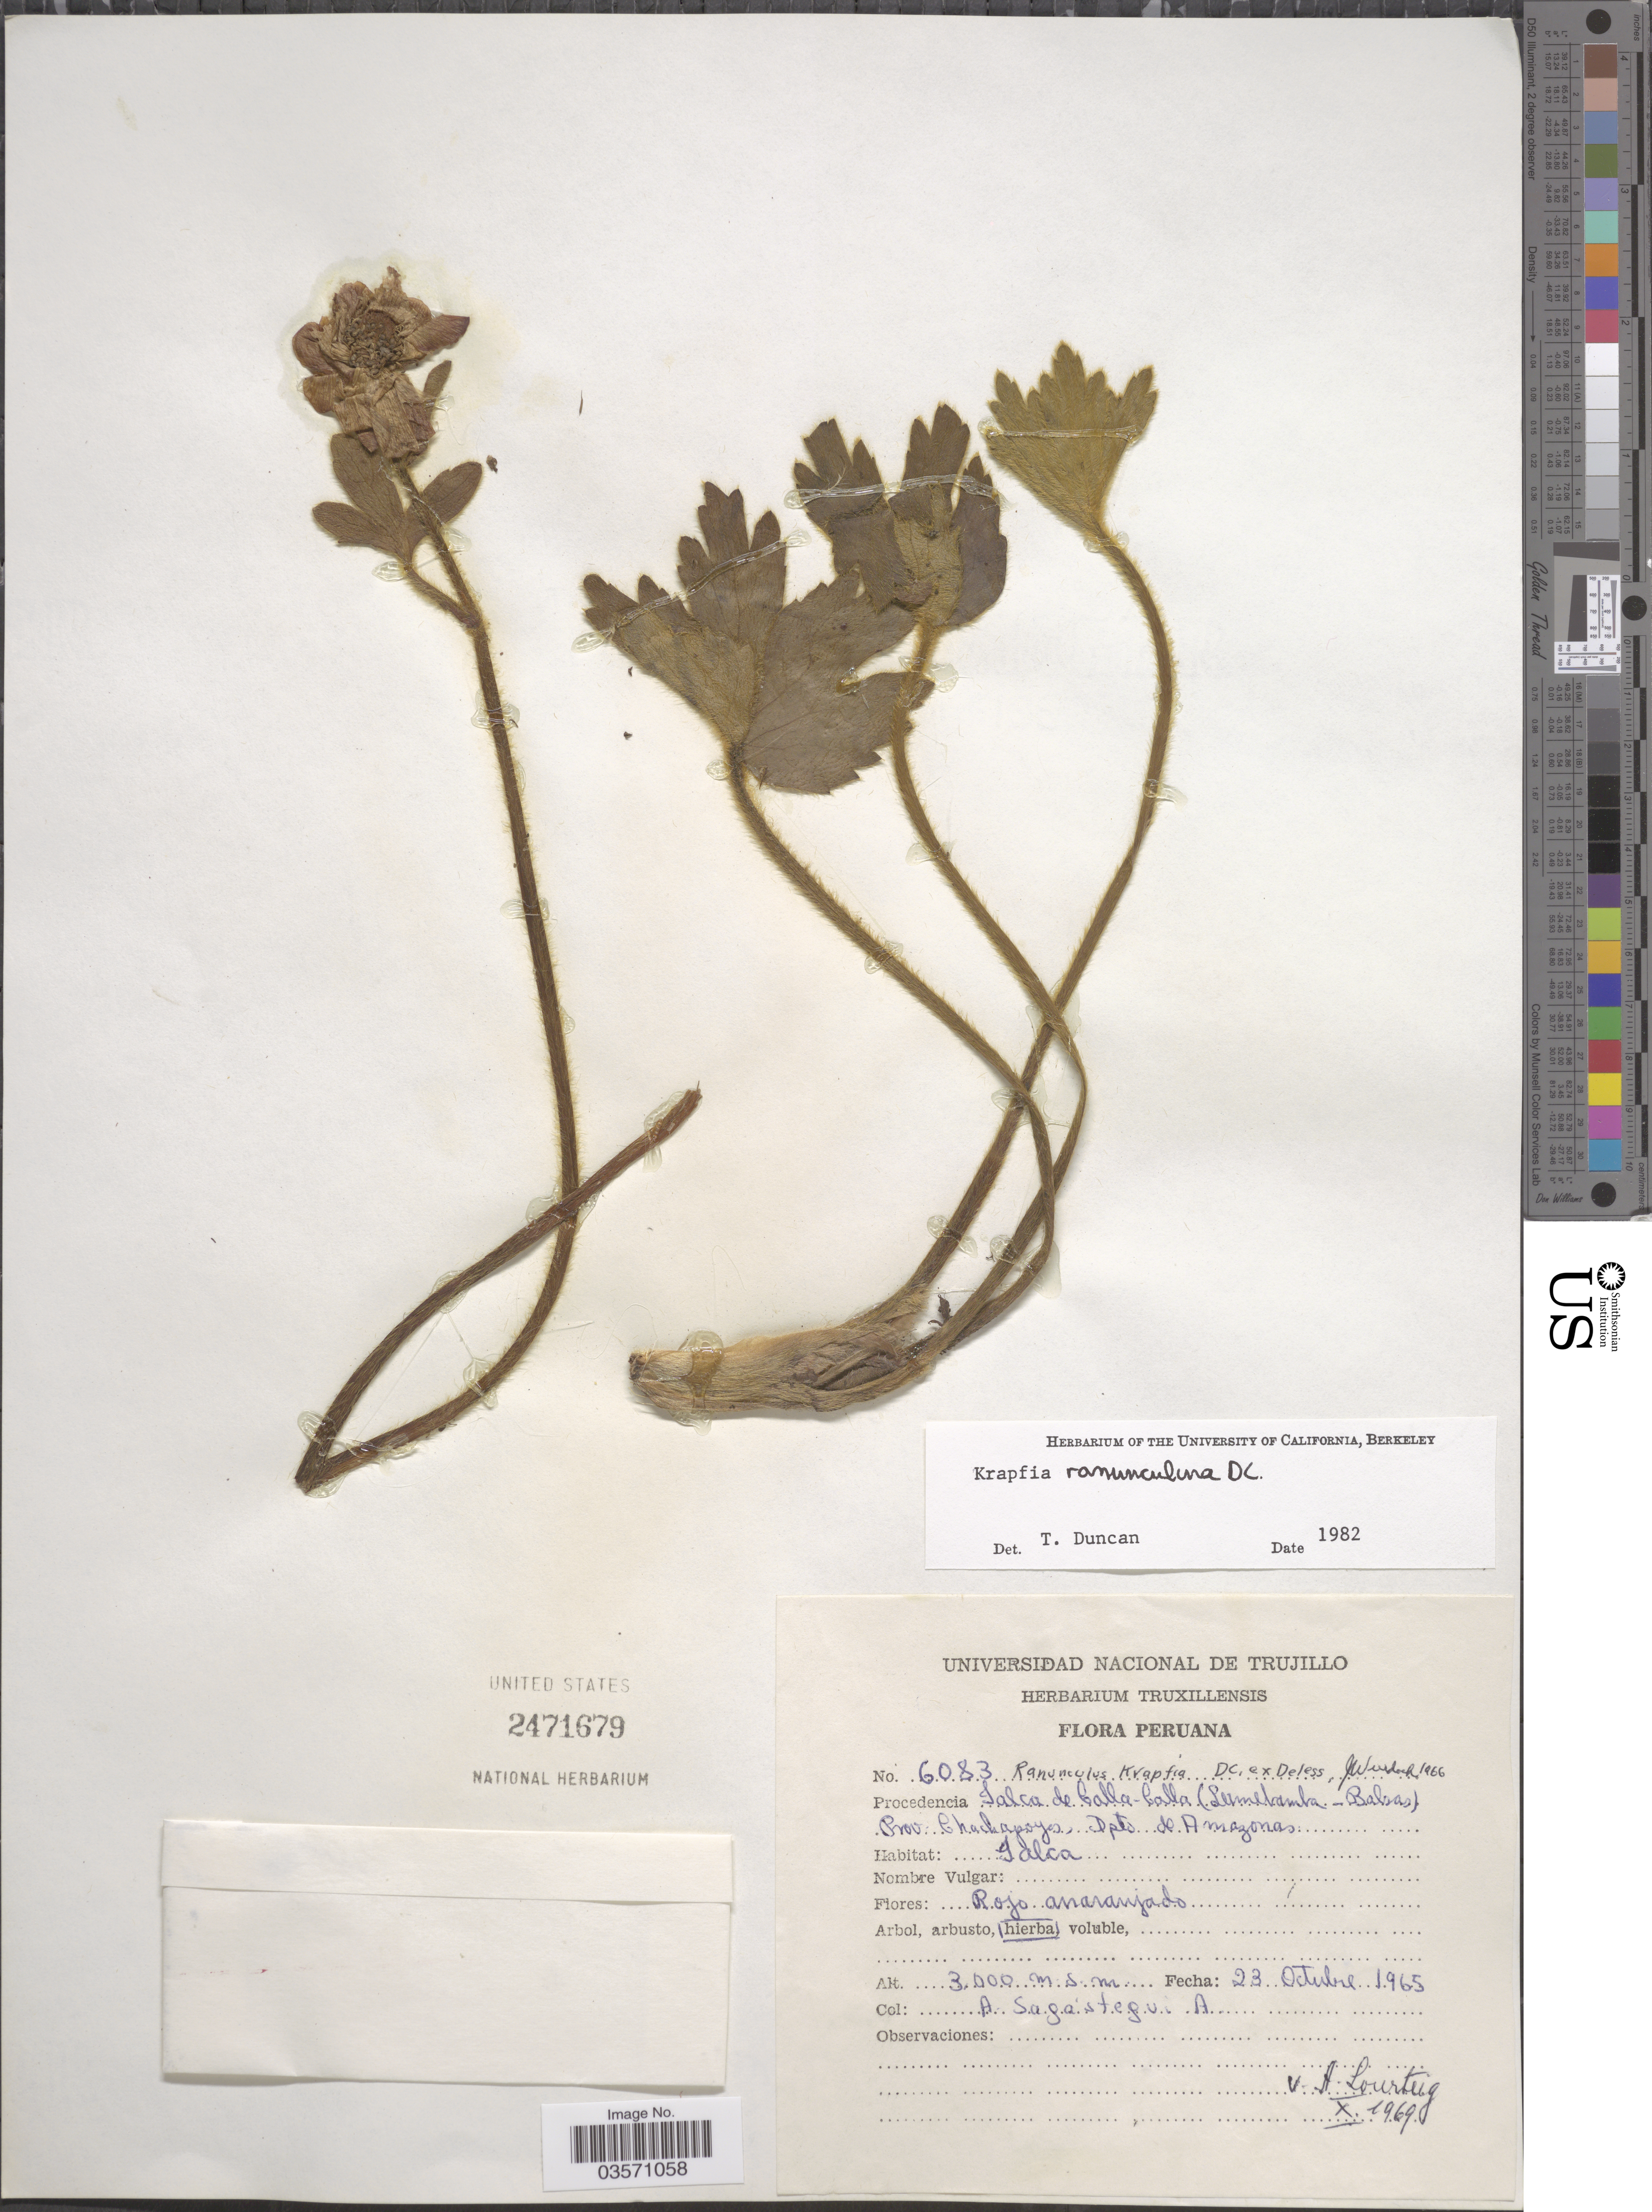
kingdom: Plantae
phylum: Tracheophyta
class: Magnoliopsida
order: Ranunculales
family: Ranunculaceae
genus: Ranunculus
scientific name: Ranunculus ranunculinus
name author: (Nutt.) Rydb.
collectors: A. Sagástegui A.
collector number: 6083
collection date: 1965-10-23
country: Peru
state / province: Amazonas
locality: Procedencia Talca de Calla-Calla (Leimebamba-Balsas). Prov. Chachapoyas, Dpto. de Amazonas. Talca.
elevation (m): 3000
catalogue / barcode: US 2471679